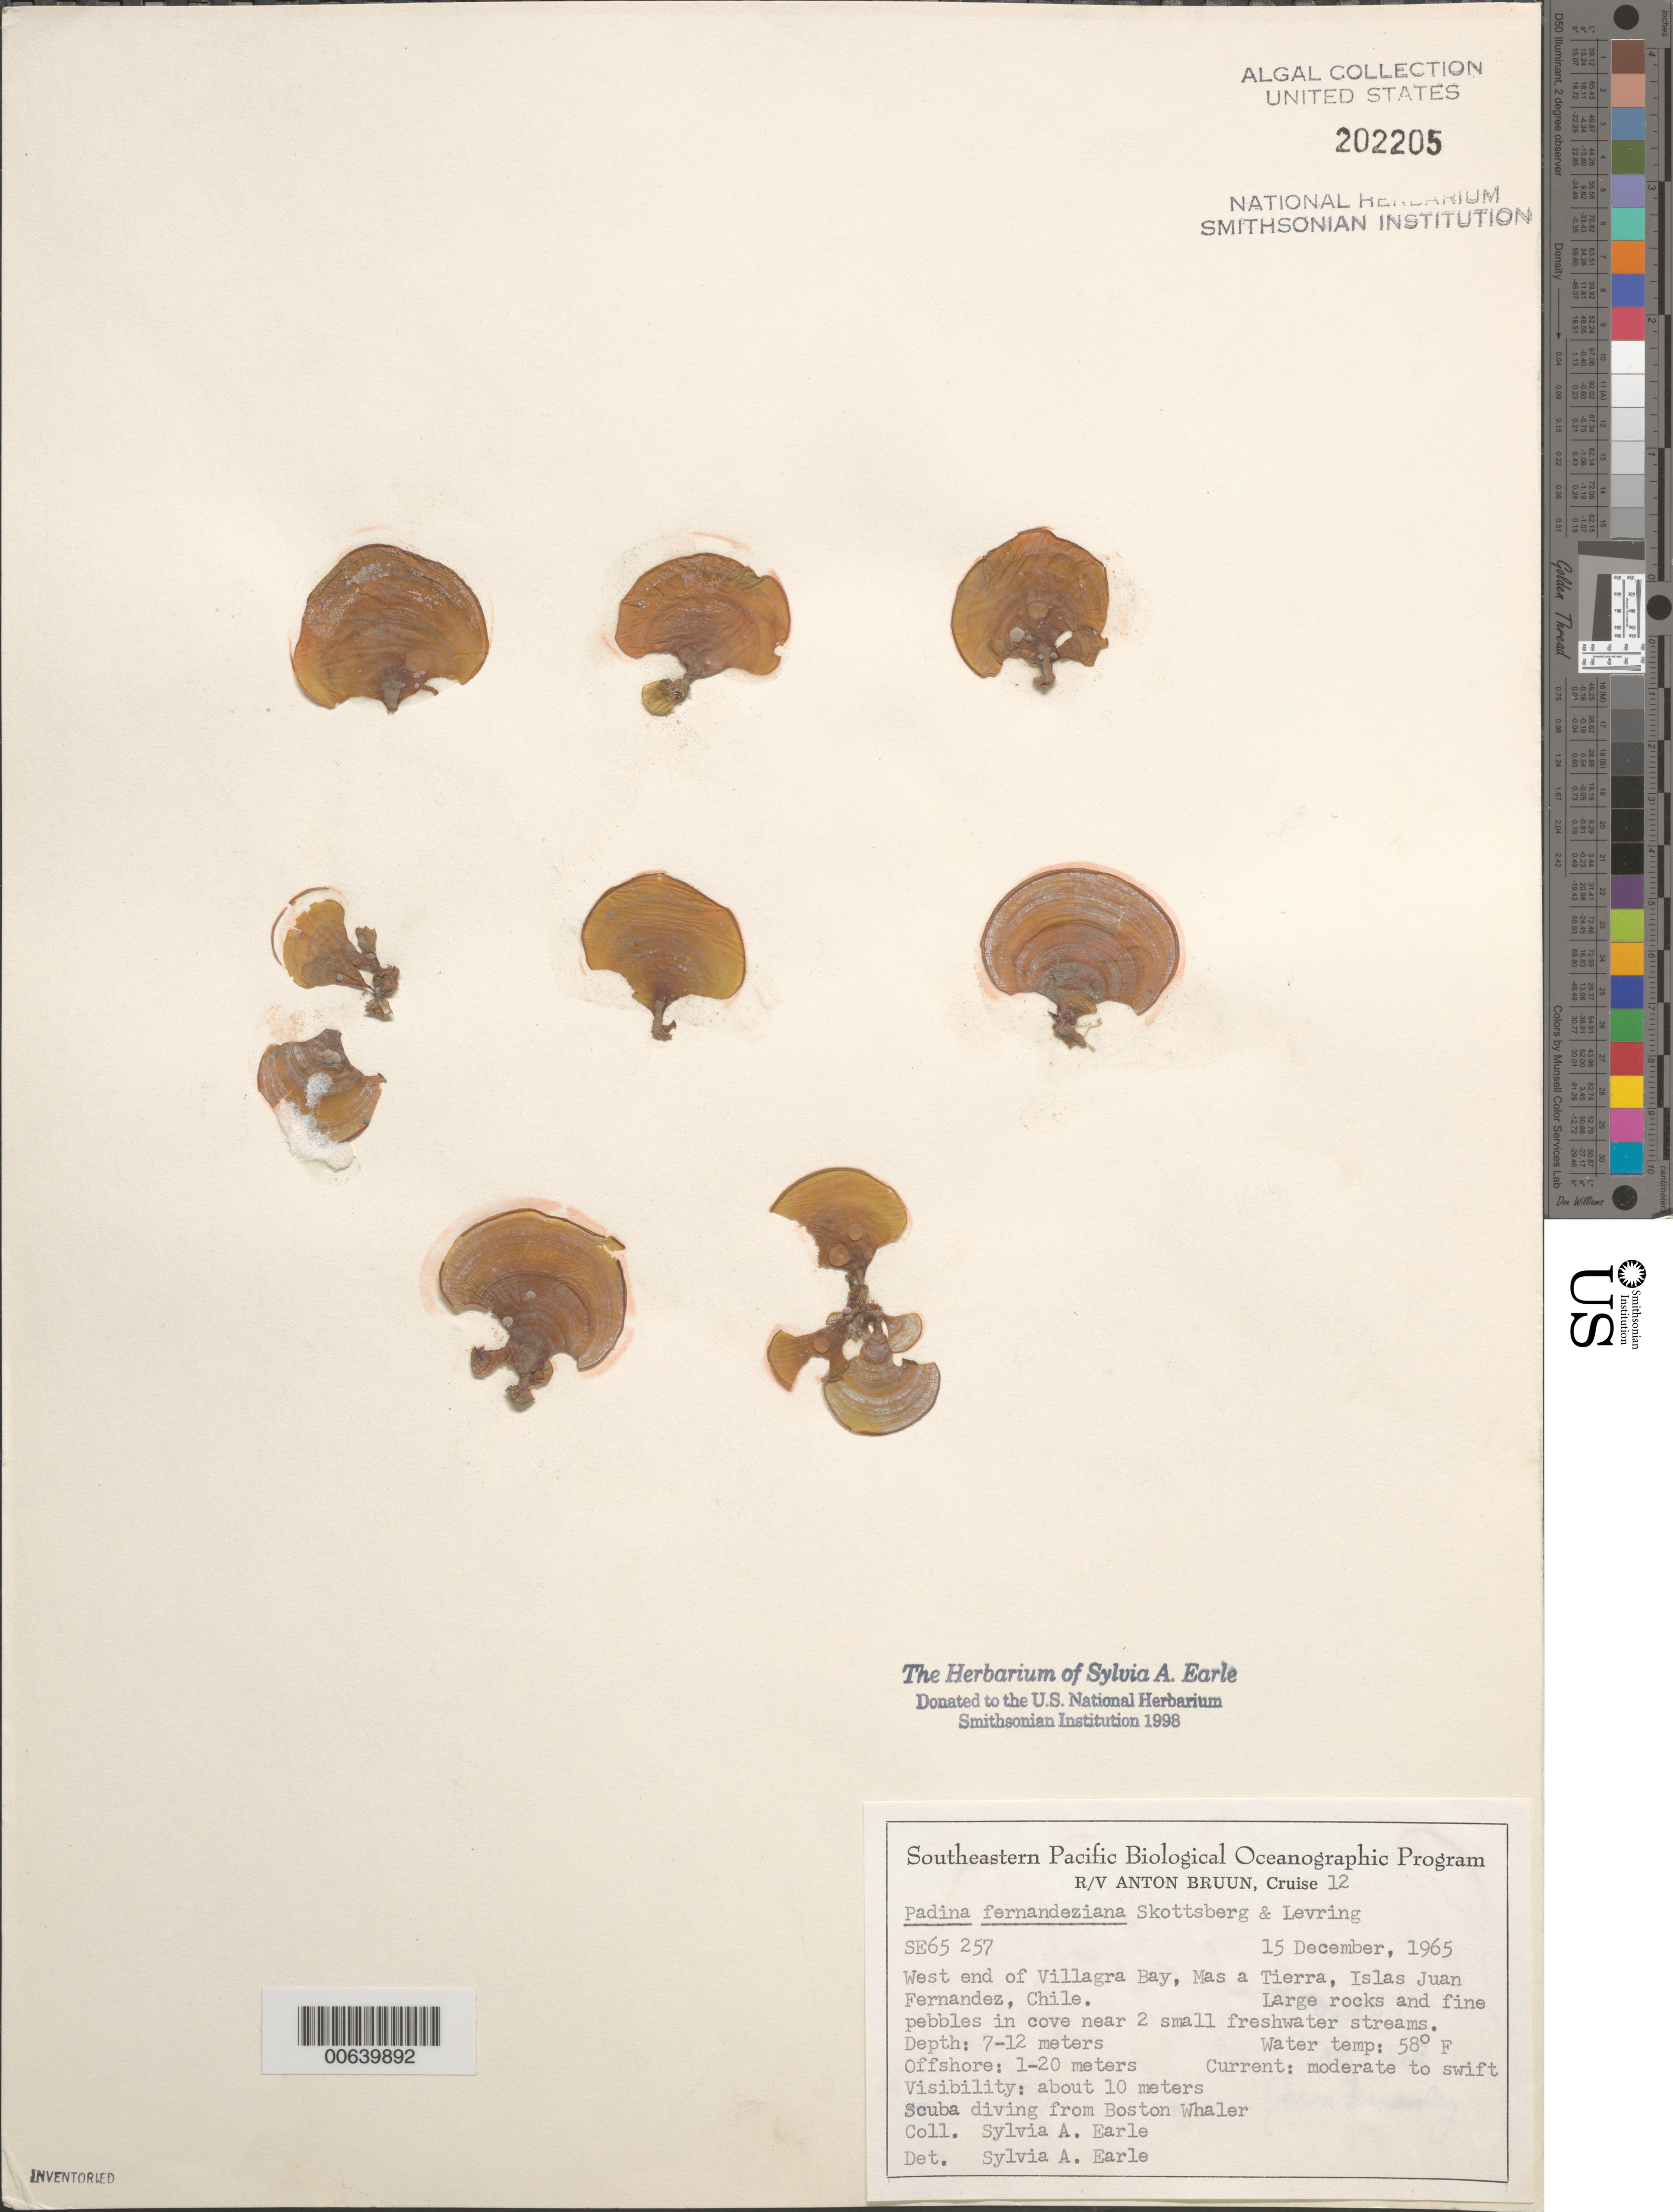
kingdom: Chromista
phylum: Ochrophyta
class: Phaeophyceae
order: Dictyotales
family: Dictyotaceae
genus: Padina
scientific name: Padina fernandeziana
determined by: Earle, S. A.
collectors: S. A. Earle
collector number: SE 65257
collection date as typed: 15 Dec 1965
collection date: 1965-12-15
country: Chile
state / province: Valparaíso (V)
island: Isla Más a Tierra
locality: Villagra Bay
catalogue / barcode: US 202205